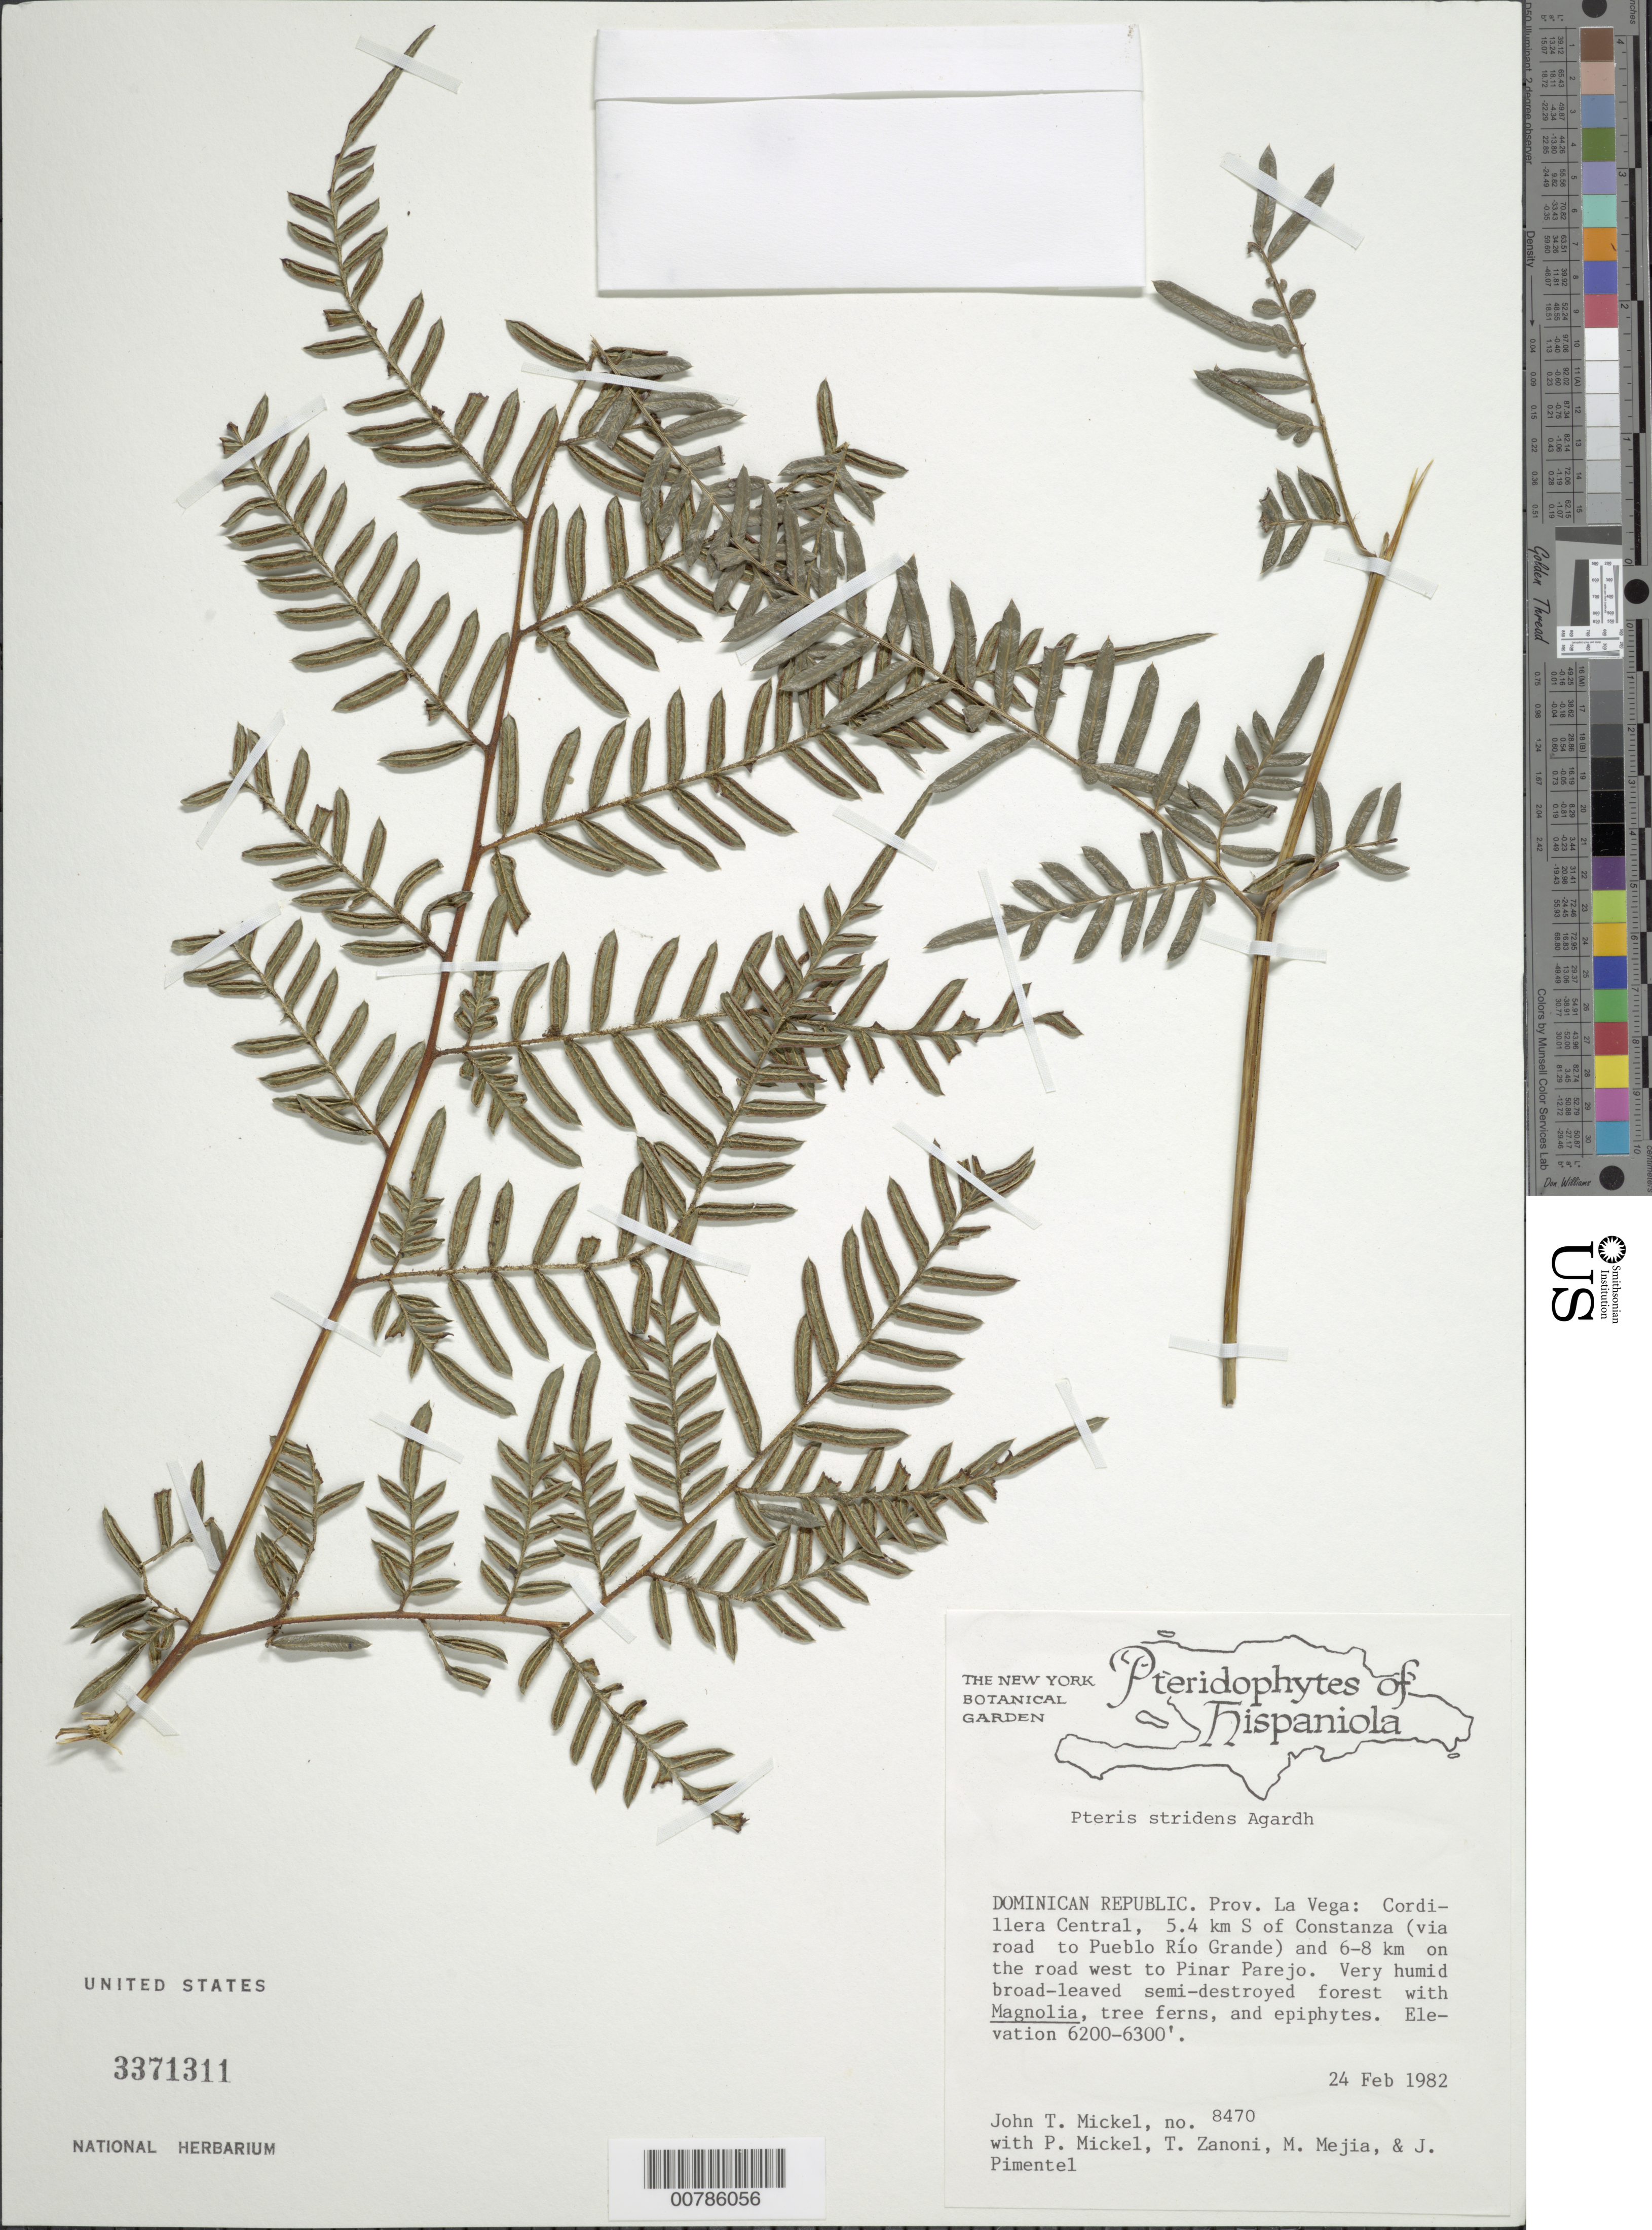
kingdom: Plantae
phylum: Tracheophyta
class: Polypodiopsida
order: Polypodiales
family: Pteridaceae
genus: Pteris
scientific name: Pteris stridens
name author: J. Agardh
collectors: J. T. Mickel, P. Mickel, T. A. Zanoni, M. Mejia & J. Pimentel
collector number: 8470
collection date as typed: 24 Feb 1982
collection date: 1982-02-24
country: Dominican Republic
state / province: La Vega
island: Hispaniola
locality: Cordillera Central, 5.4 km S of Constanza (via road to Pueblo Río Grande) and 6-8 km on road W to Pinar Parejo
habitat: Very humid broad-leaved semi-destroyed forest with Magnolia, tree ferns, and epiphytes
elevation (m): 1890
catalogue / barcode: US 3371311